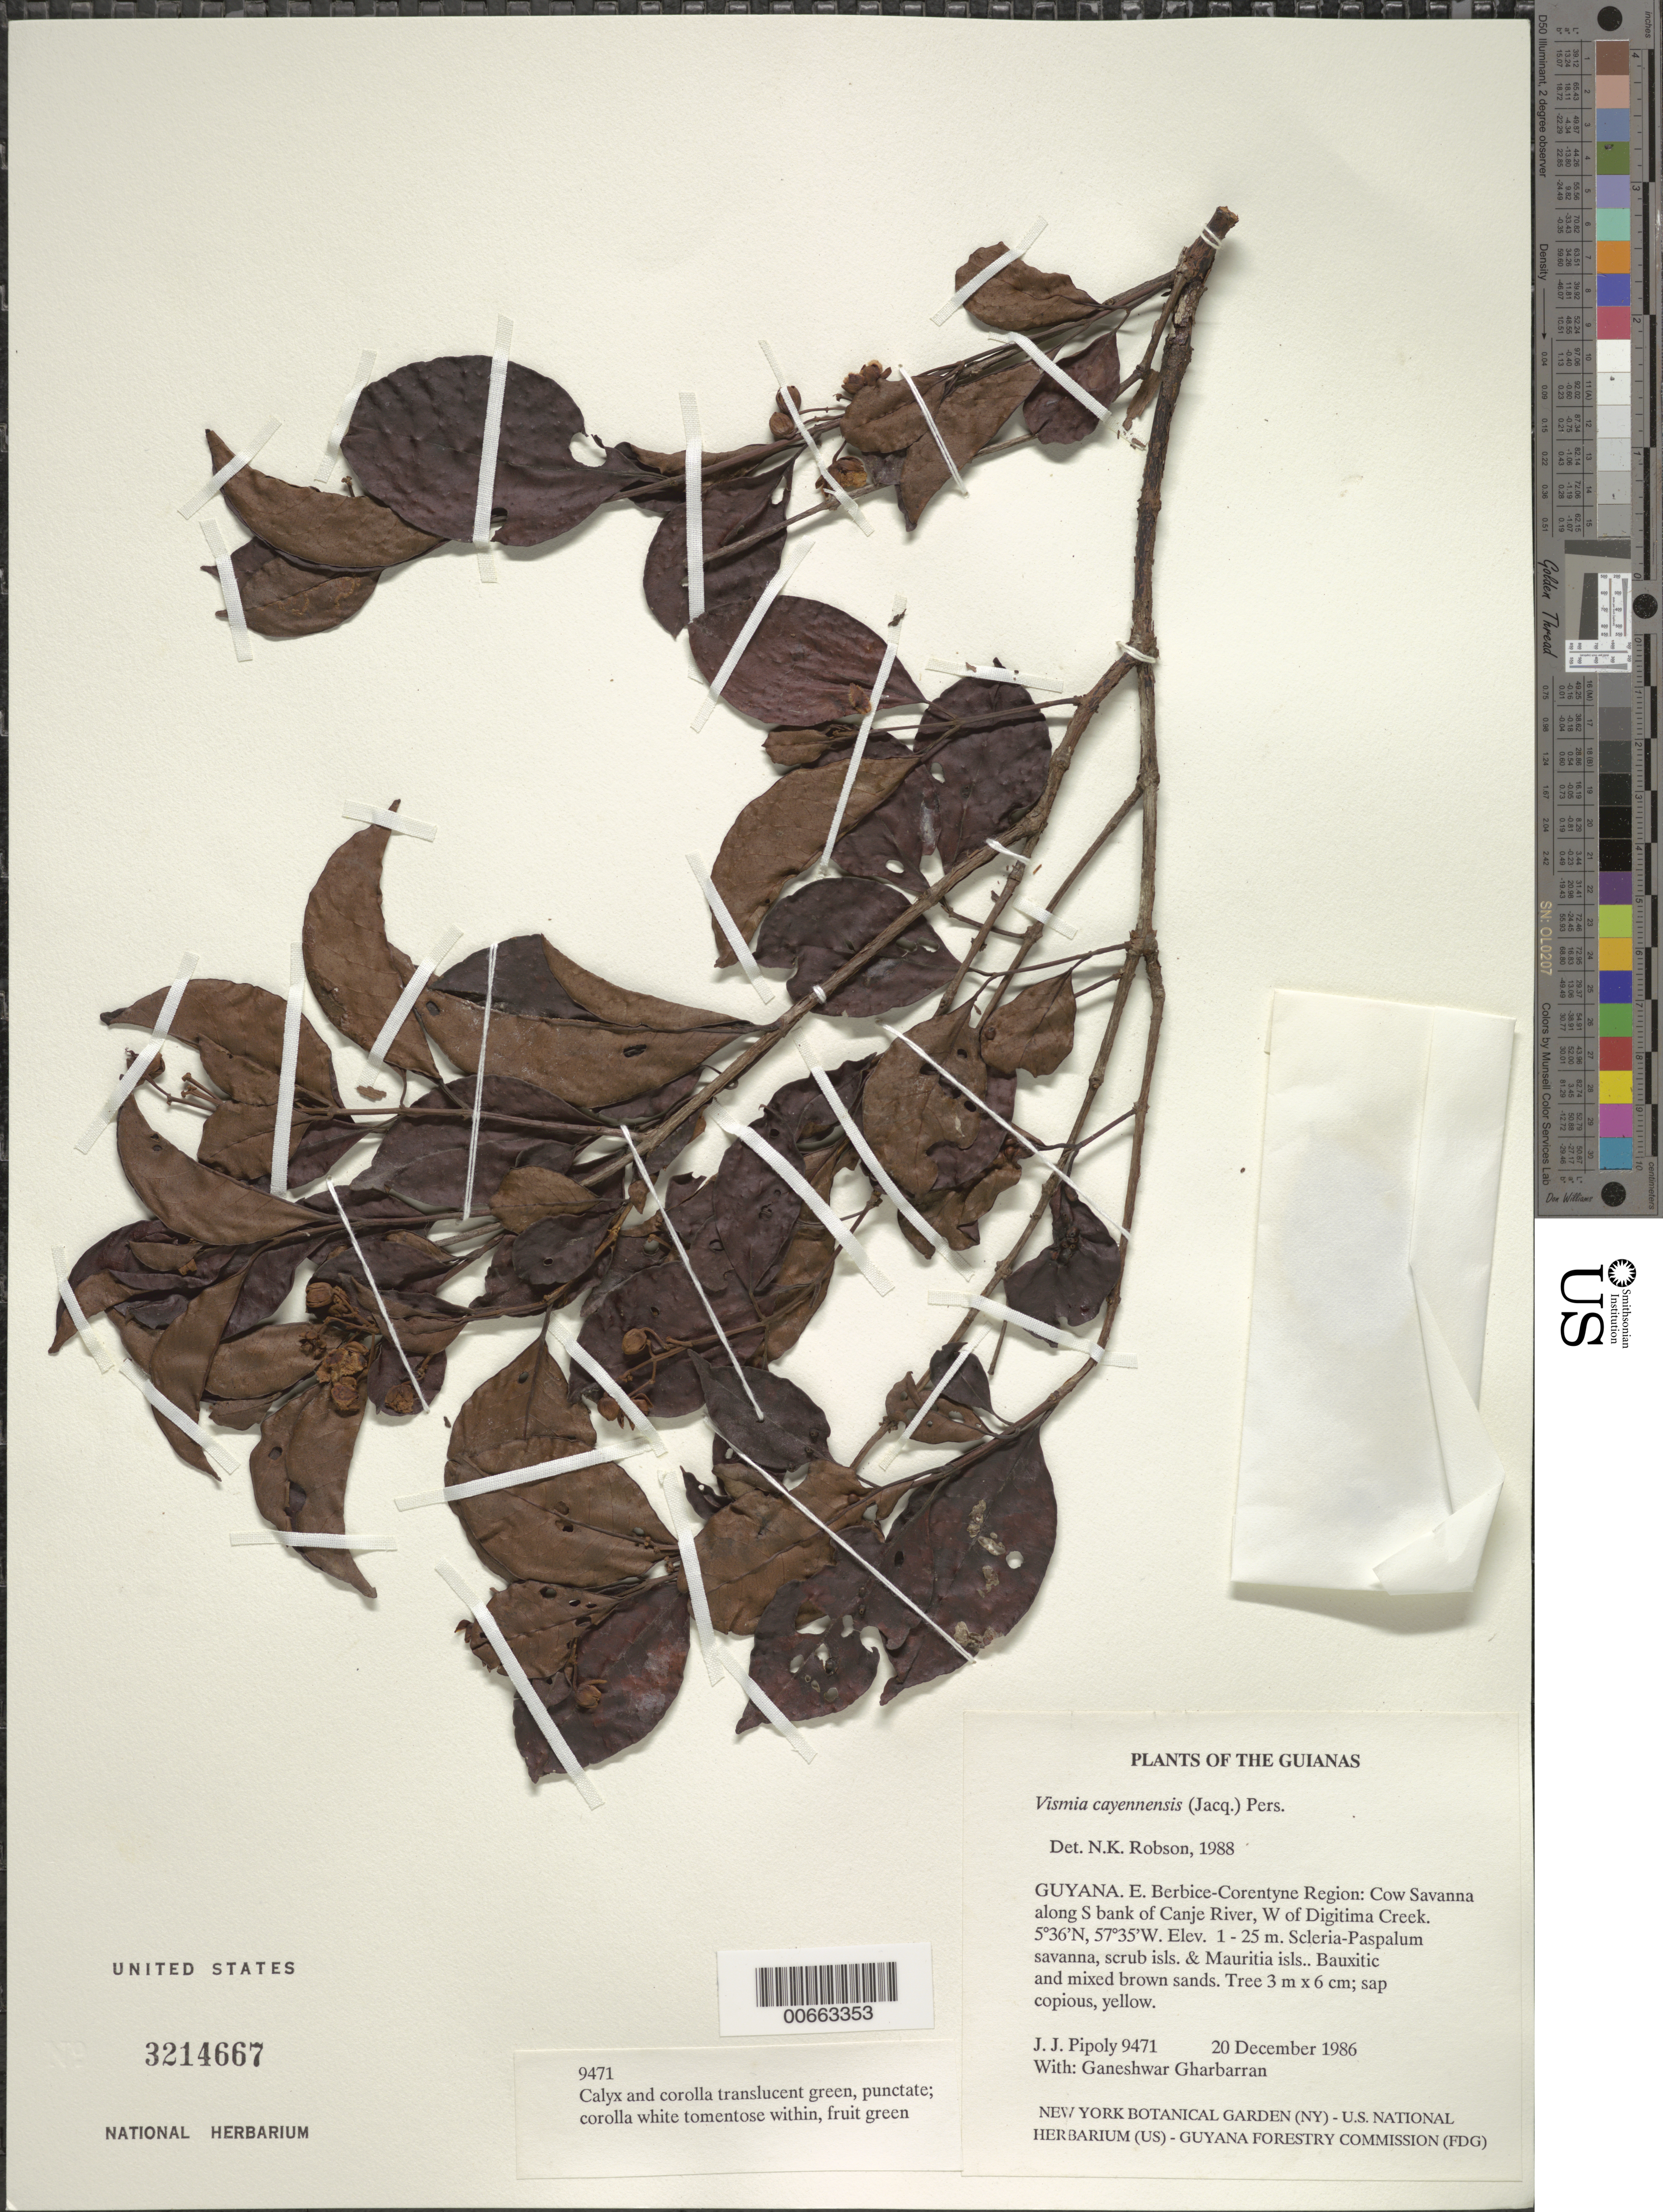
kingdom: Plantae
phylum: Tracheophyta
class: Magnoliopsida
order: Malpighiales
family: Hypericaceae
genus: Vismia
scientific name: Vismia cayennensis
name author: (Jacq.) Pers.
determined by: Robson, Norman K. B.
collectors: J. J. Pipoly & G. Gharbarran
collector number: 9471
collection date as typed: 20 December 1986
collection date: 1986-12-20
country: Guyana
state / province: E. Berbice-Corentyne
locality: Cow savanna, along S bank of Canje River, W of Digitima Creek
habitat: Scleria-Paspalum savanna, scrub isls. & Mauritia isls. Bauxitic and mixed brown sands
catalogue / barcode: US 3214667-2